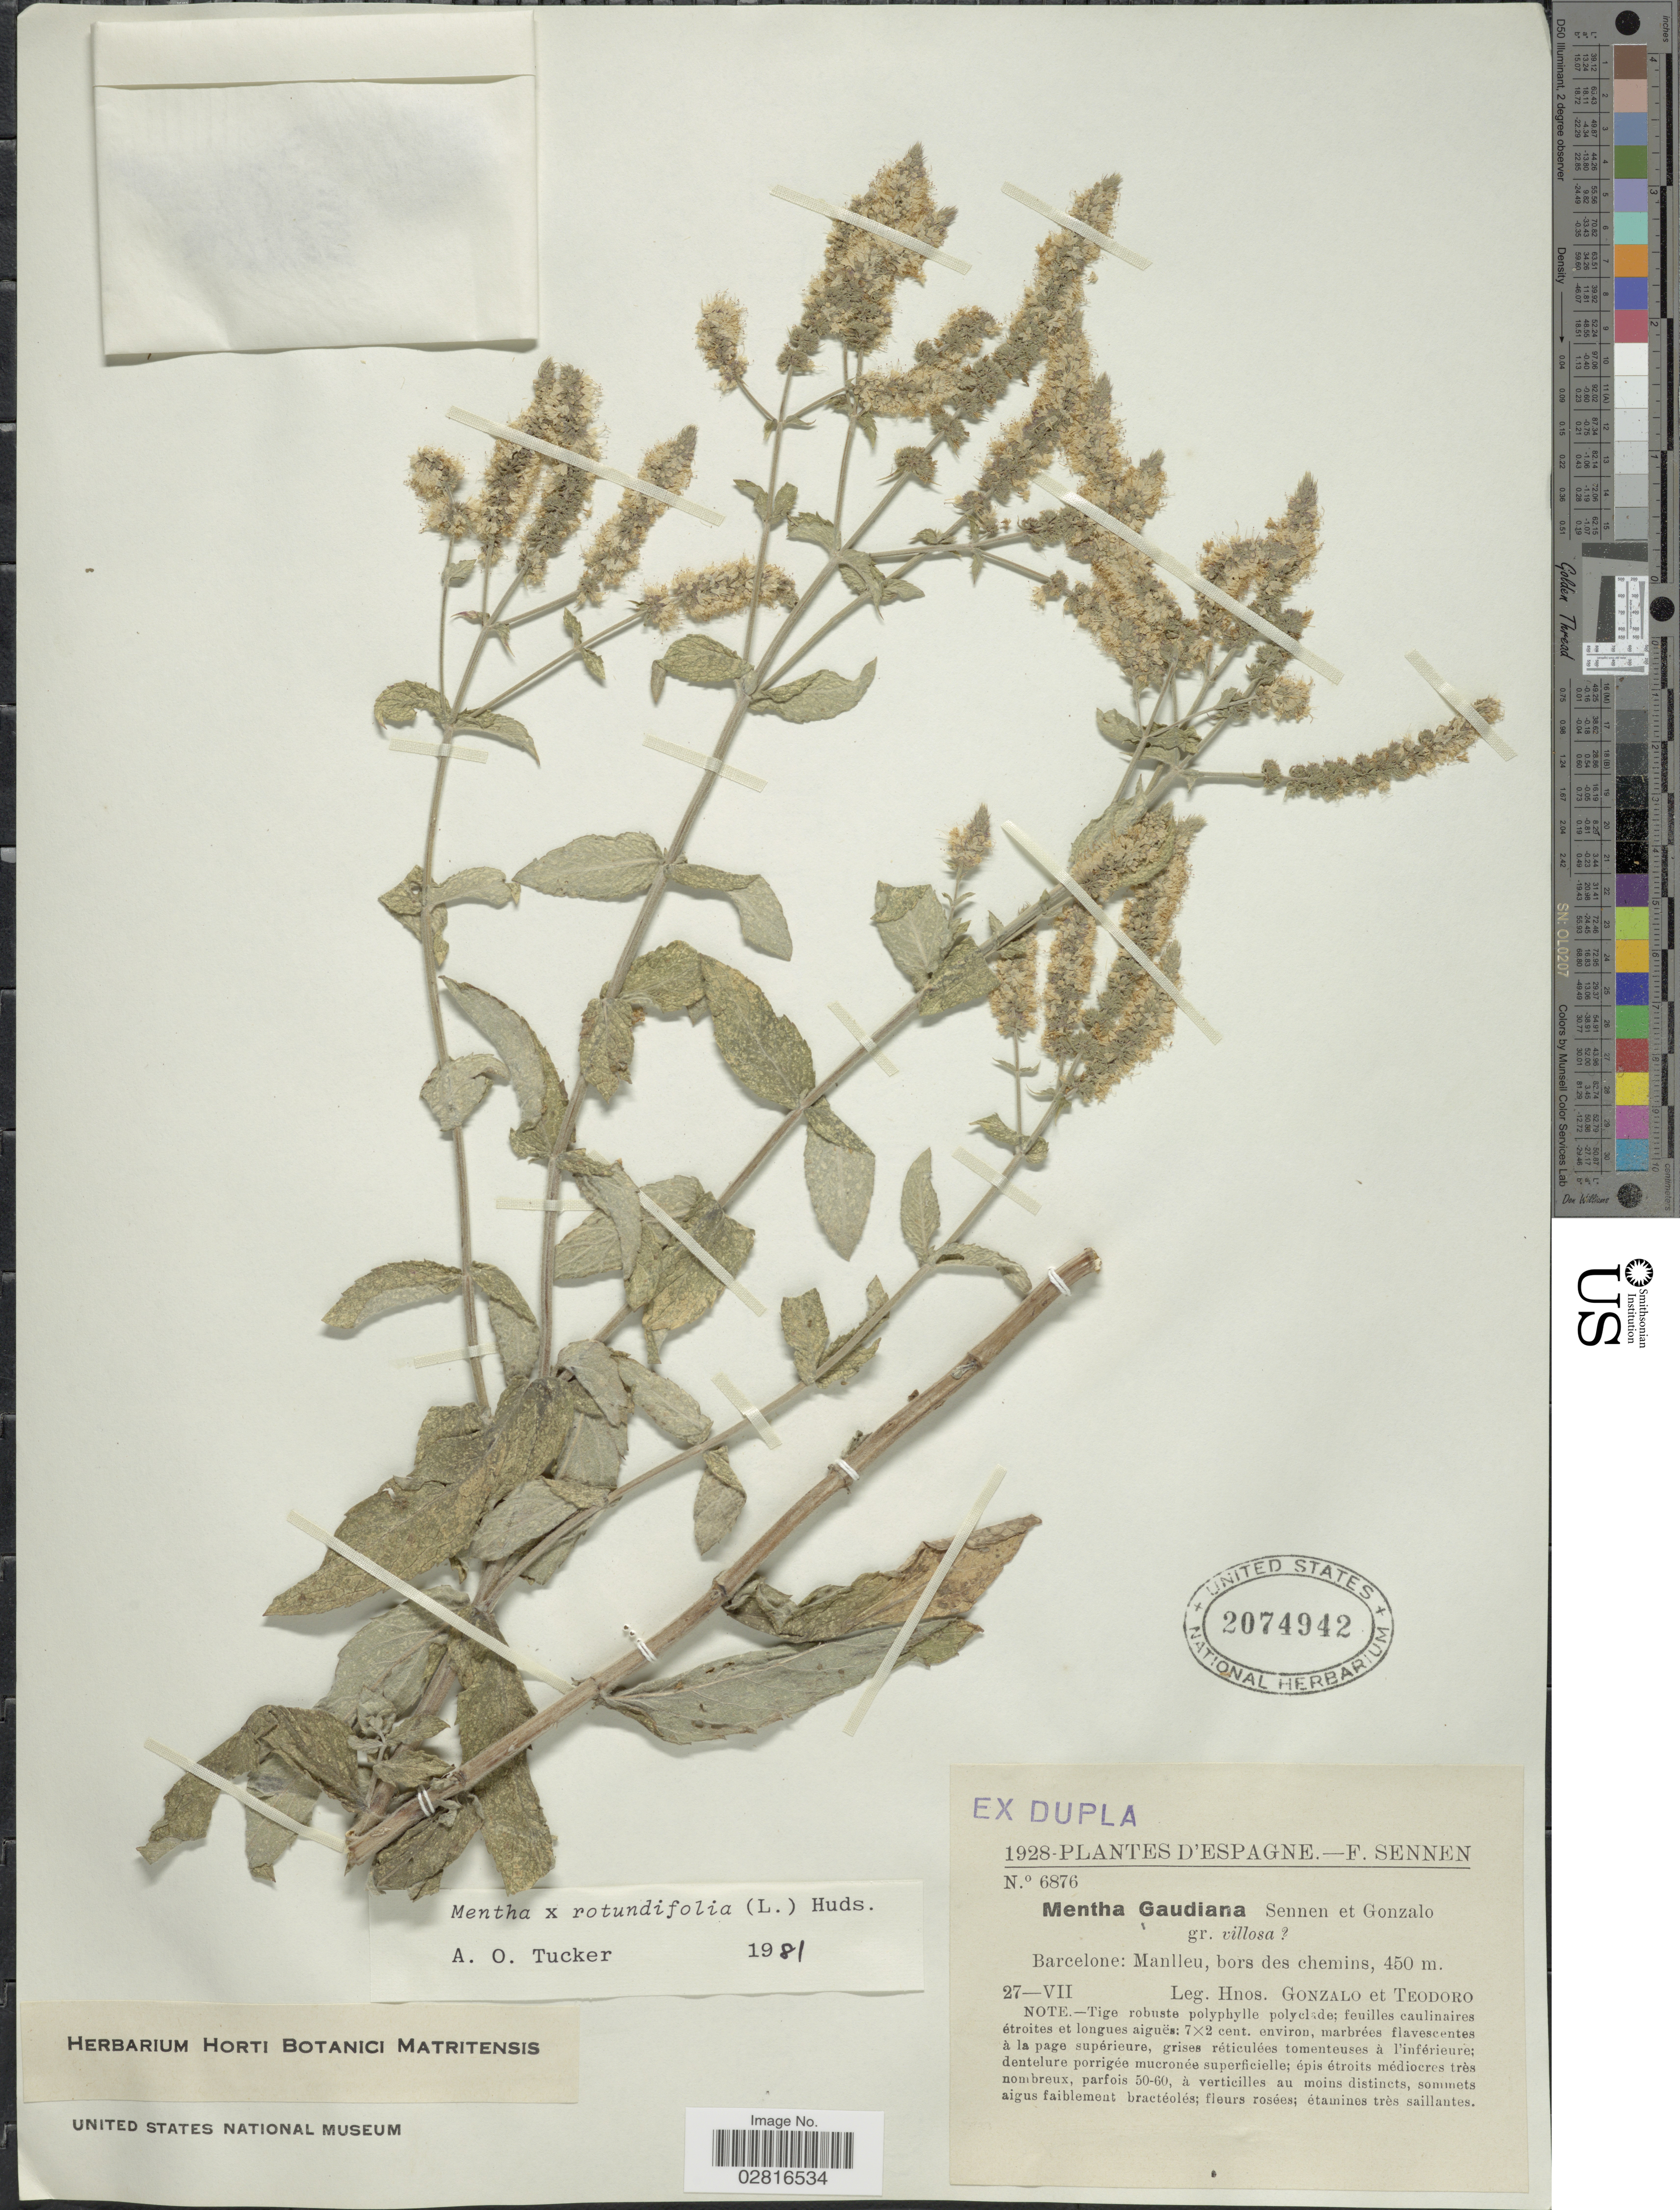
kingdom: Plantae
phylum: Tracheophyta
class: Magnoliopsida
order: Lamiales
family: Lamiaceae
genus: Mentha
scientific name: Mentha rotundifolia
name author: (L.) Huds.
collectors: H. Gonzalo & Teodoro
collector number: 6876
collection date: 1928-07-27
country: Spain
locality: Espagne. Barcelone: Manlleu, bors des chemins.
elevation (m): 450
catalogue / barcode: US 2074942